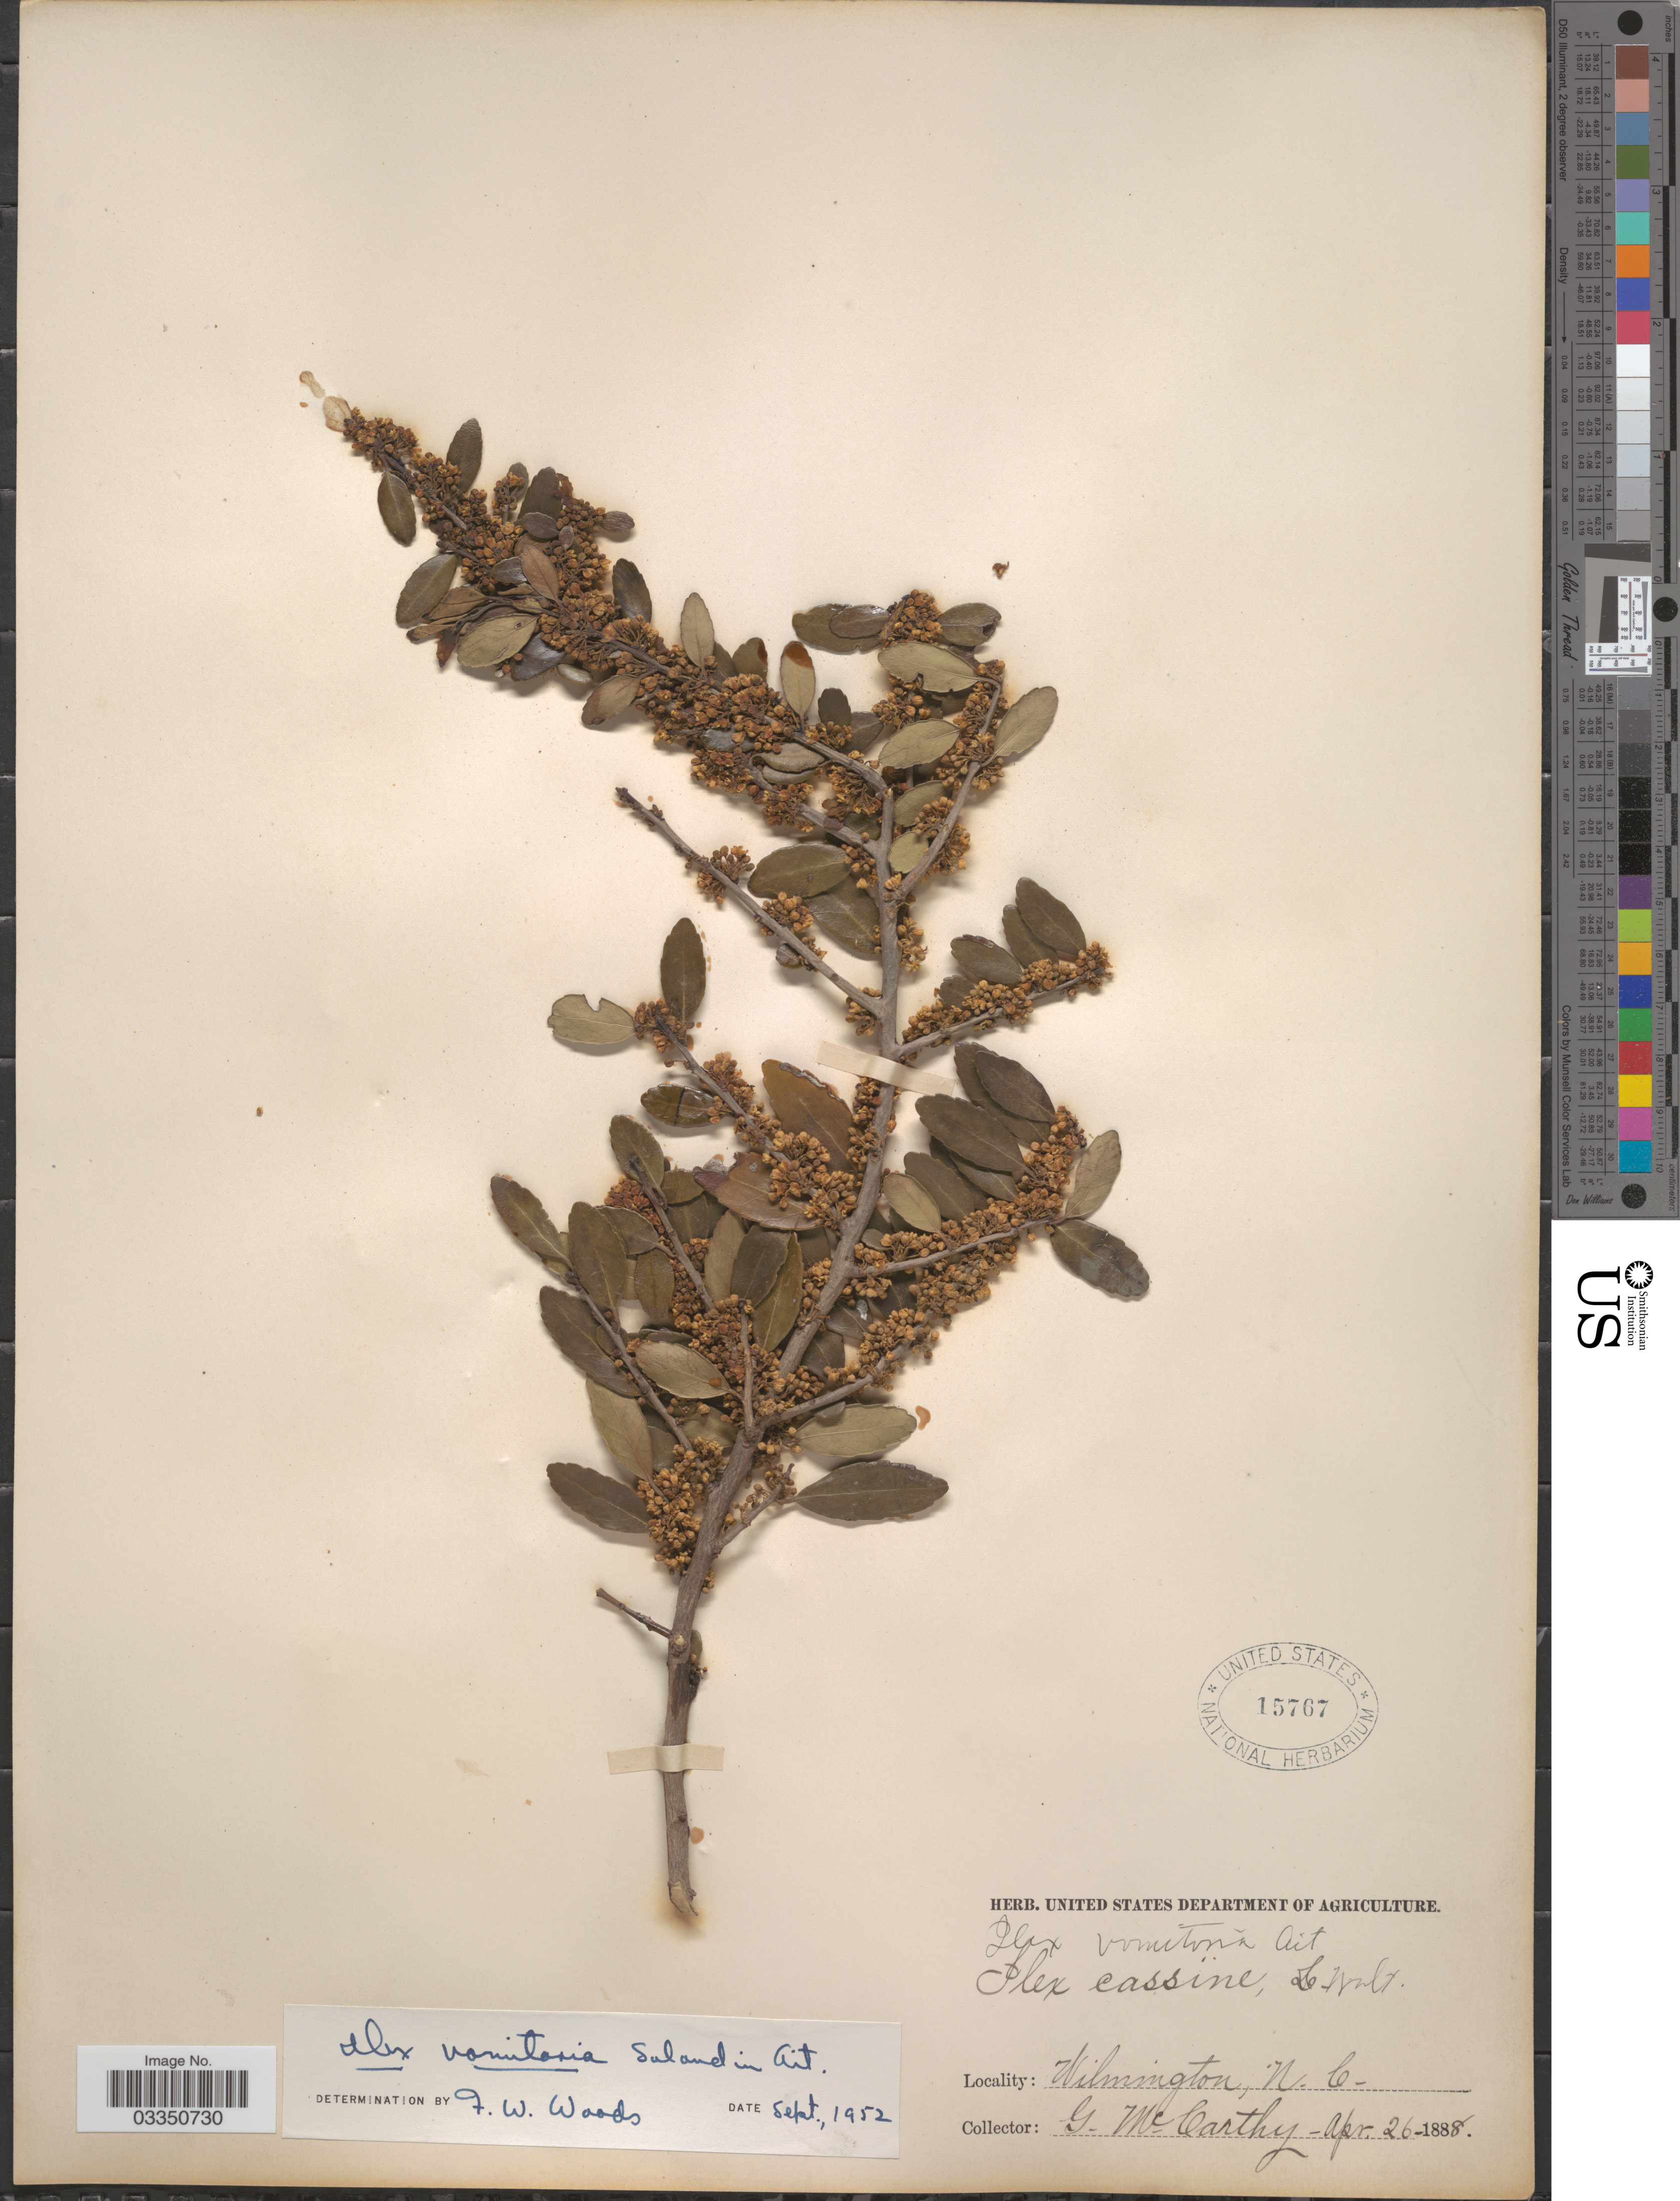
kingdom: Plantae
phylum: Tracheophyta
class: Magnoliopsida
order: Aquifoliales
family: Aquifoliaceae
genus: Ilex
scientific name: Ilex vomitoria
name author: Aiton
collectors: G. McCarthy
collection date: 1888-04-26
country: United States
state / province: North Carolina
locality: Wilmington.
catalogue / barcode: US 15767